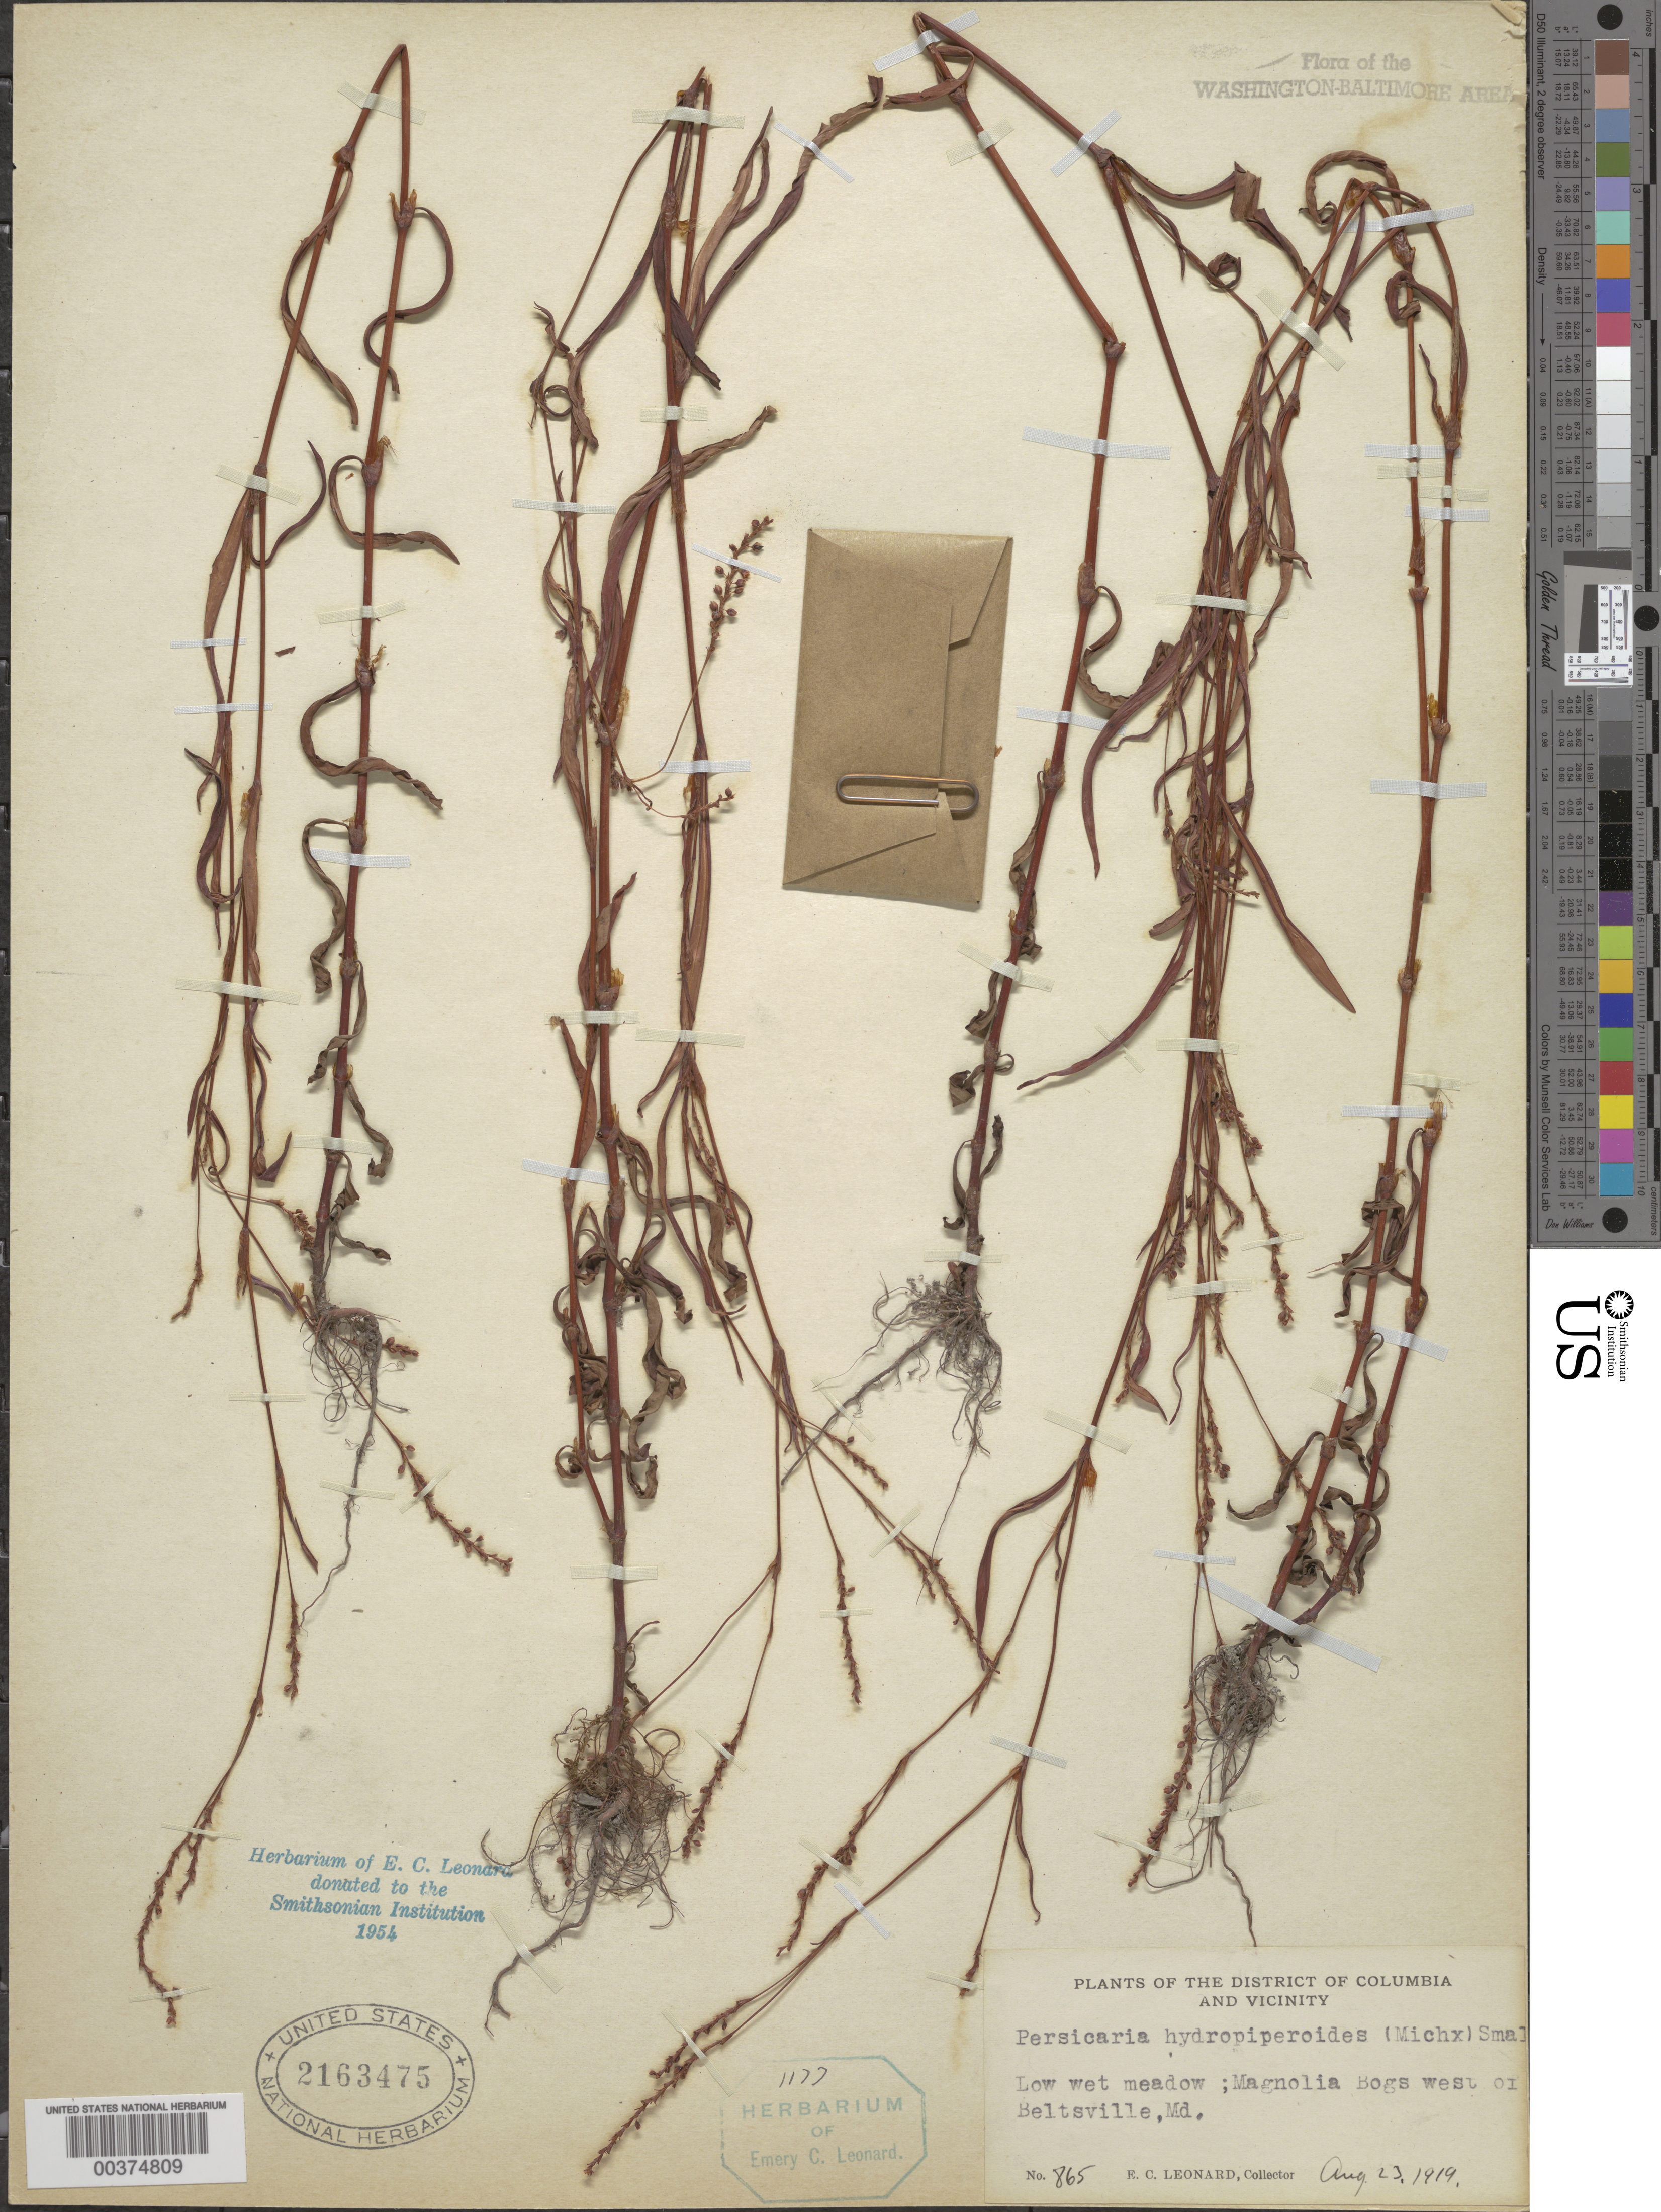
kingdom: Plantae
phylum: Tracheophyta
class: Magnoliopsida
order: Caryophyllales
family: Polygonaceae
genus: Persicaria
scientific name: Persicaria hydropiperoides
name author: (Michx.) Small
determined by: Atha, D. E.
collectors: E. C. Leonard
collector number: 865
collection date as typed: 23 Aug 1919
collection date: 1919-08-23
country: United States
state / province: Maryland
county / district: Prince George's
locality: W of Beltsville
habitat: Magnolia bogs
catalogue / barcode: US 2163475